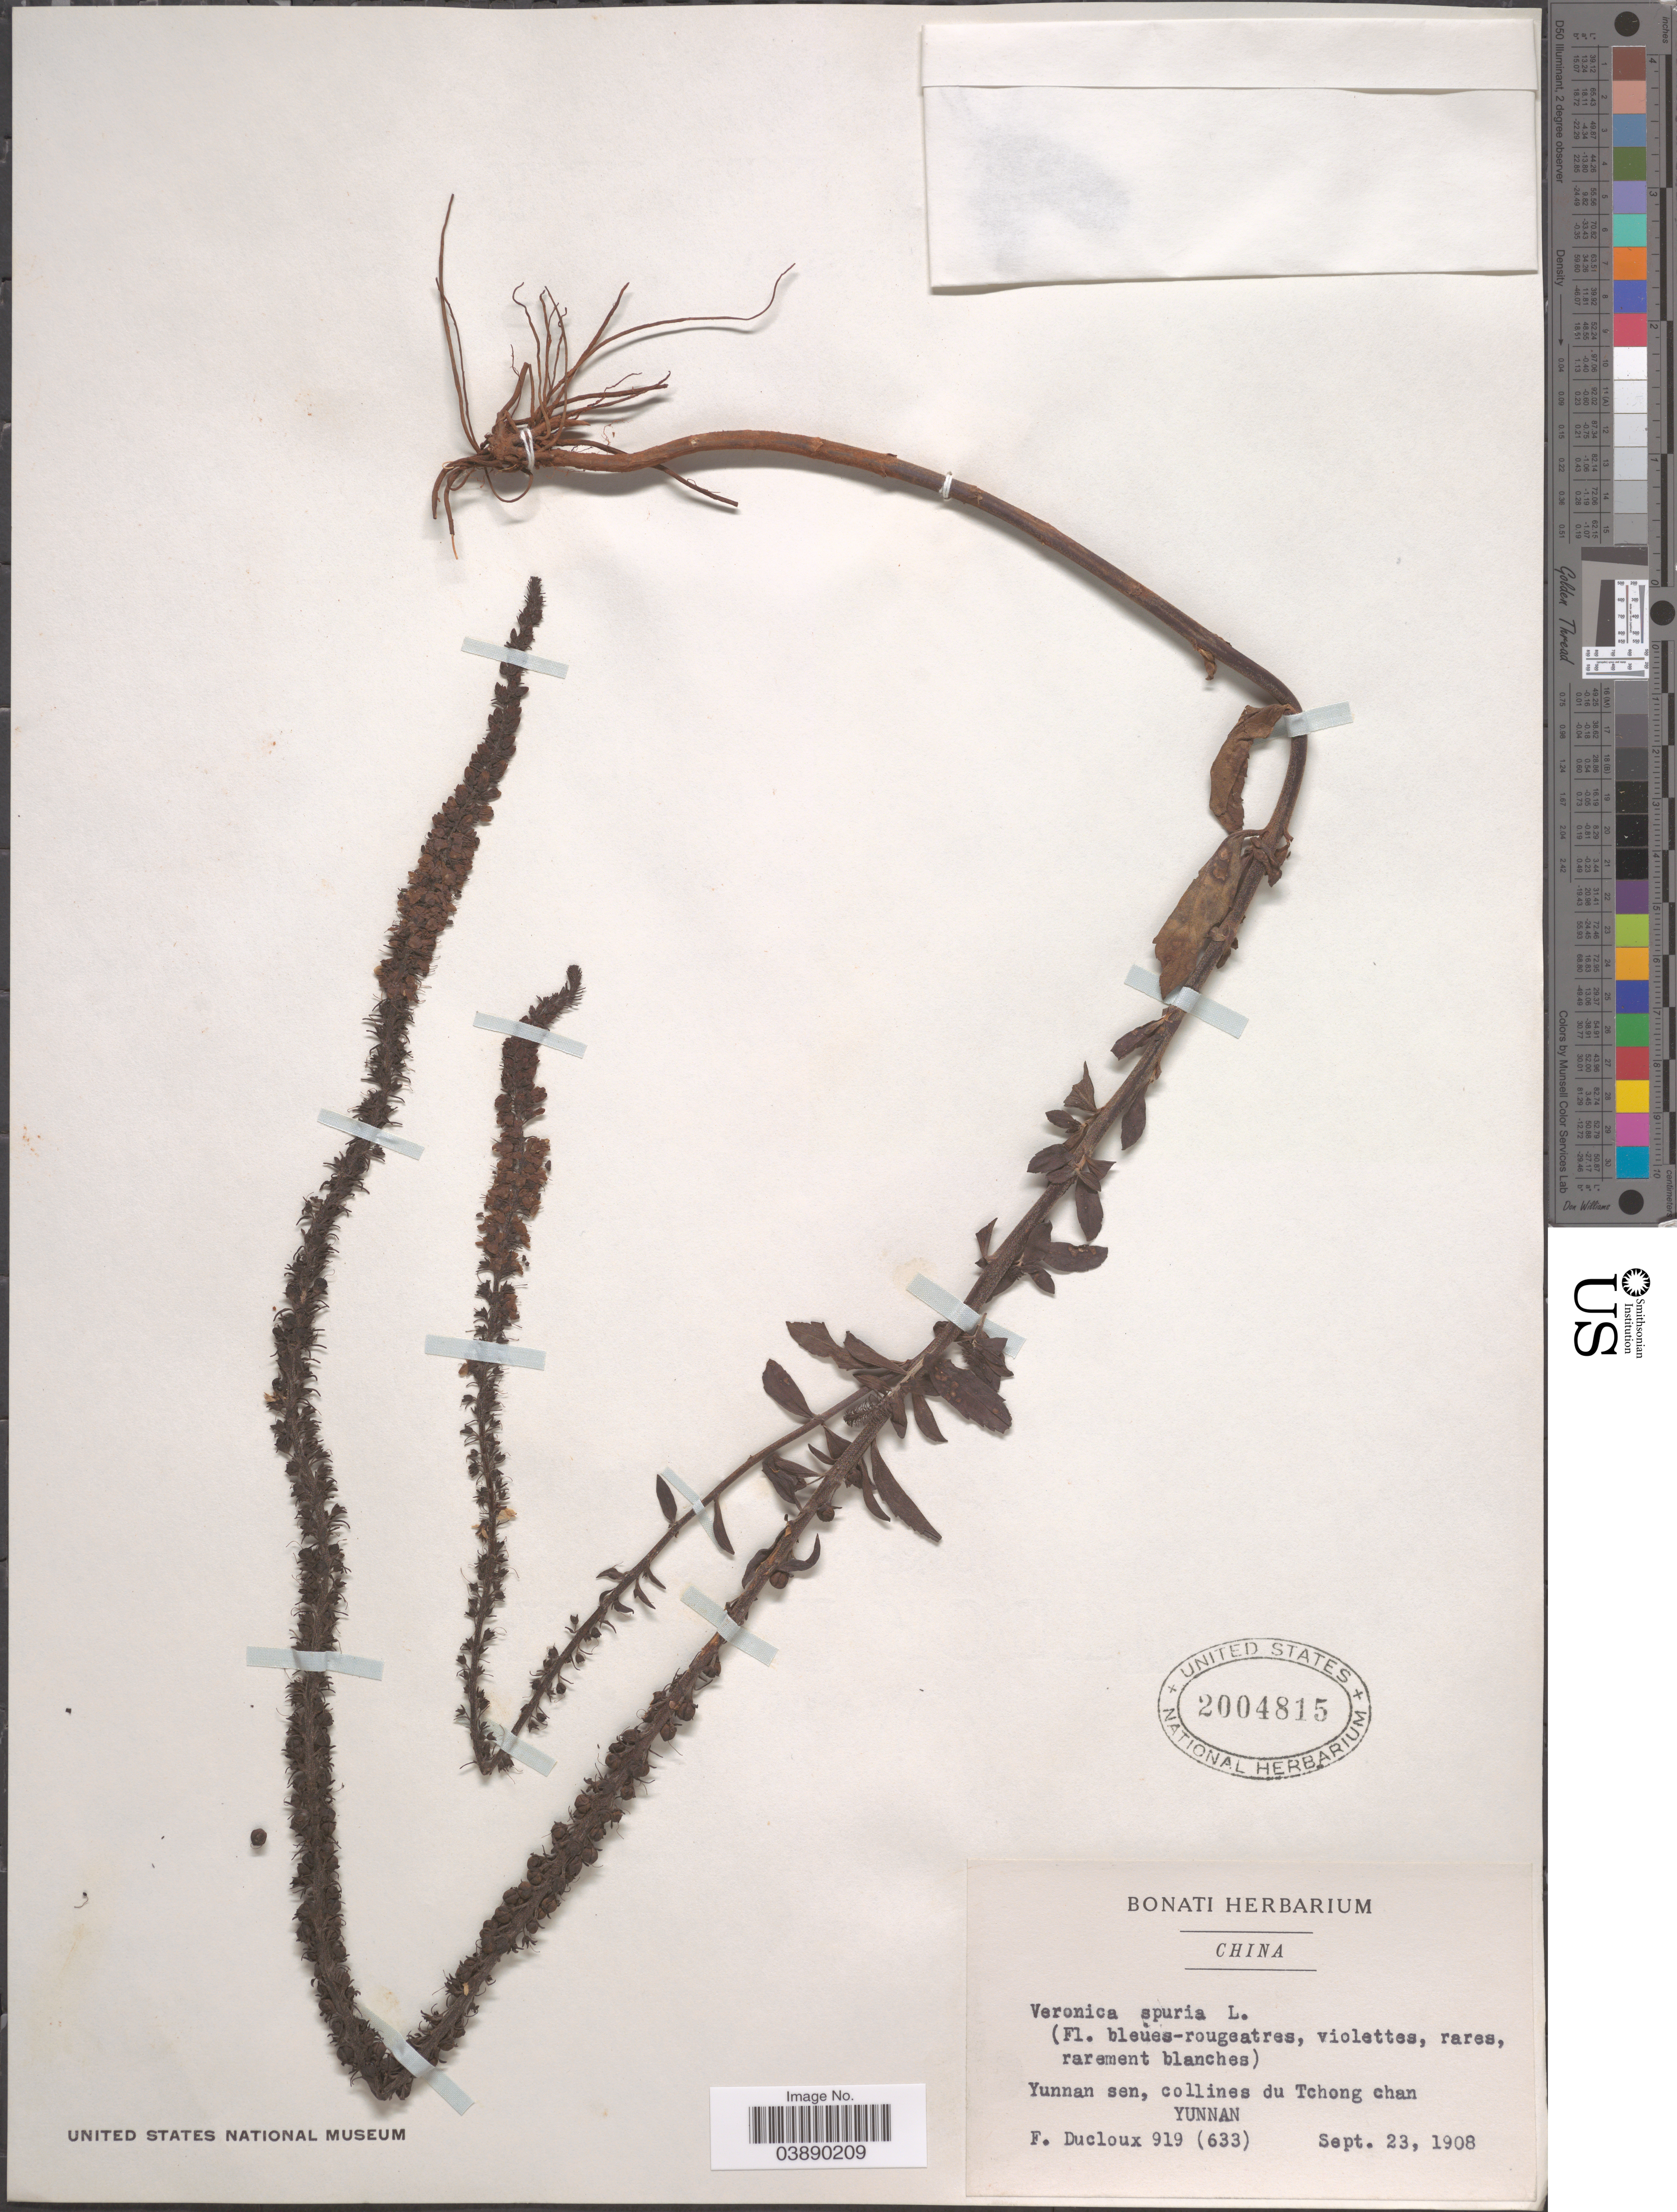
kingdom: Plantae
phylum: Tracheophyta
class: Magnoliopsida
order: Lamiales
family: Plantaginaceae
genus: Veronica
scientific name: Veronica linariifolia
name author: Pall. ex Link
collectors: F. Ducloux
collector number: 919(633)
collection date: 1908-09-23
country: China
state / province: Yunnan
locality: Yunnan sen, collines du Tchong chan.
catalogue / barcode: US 2004815